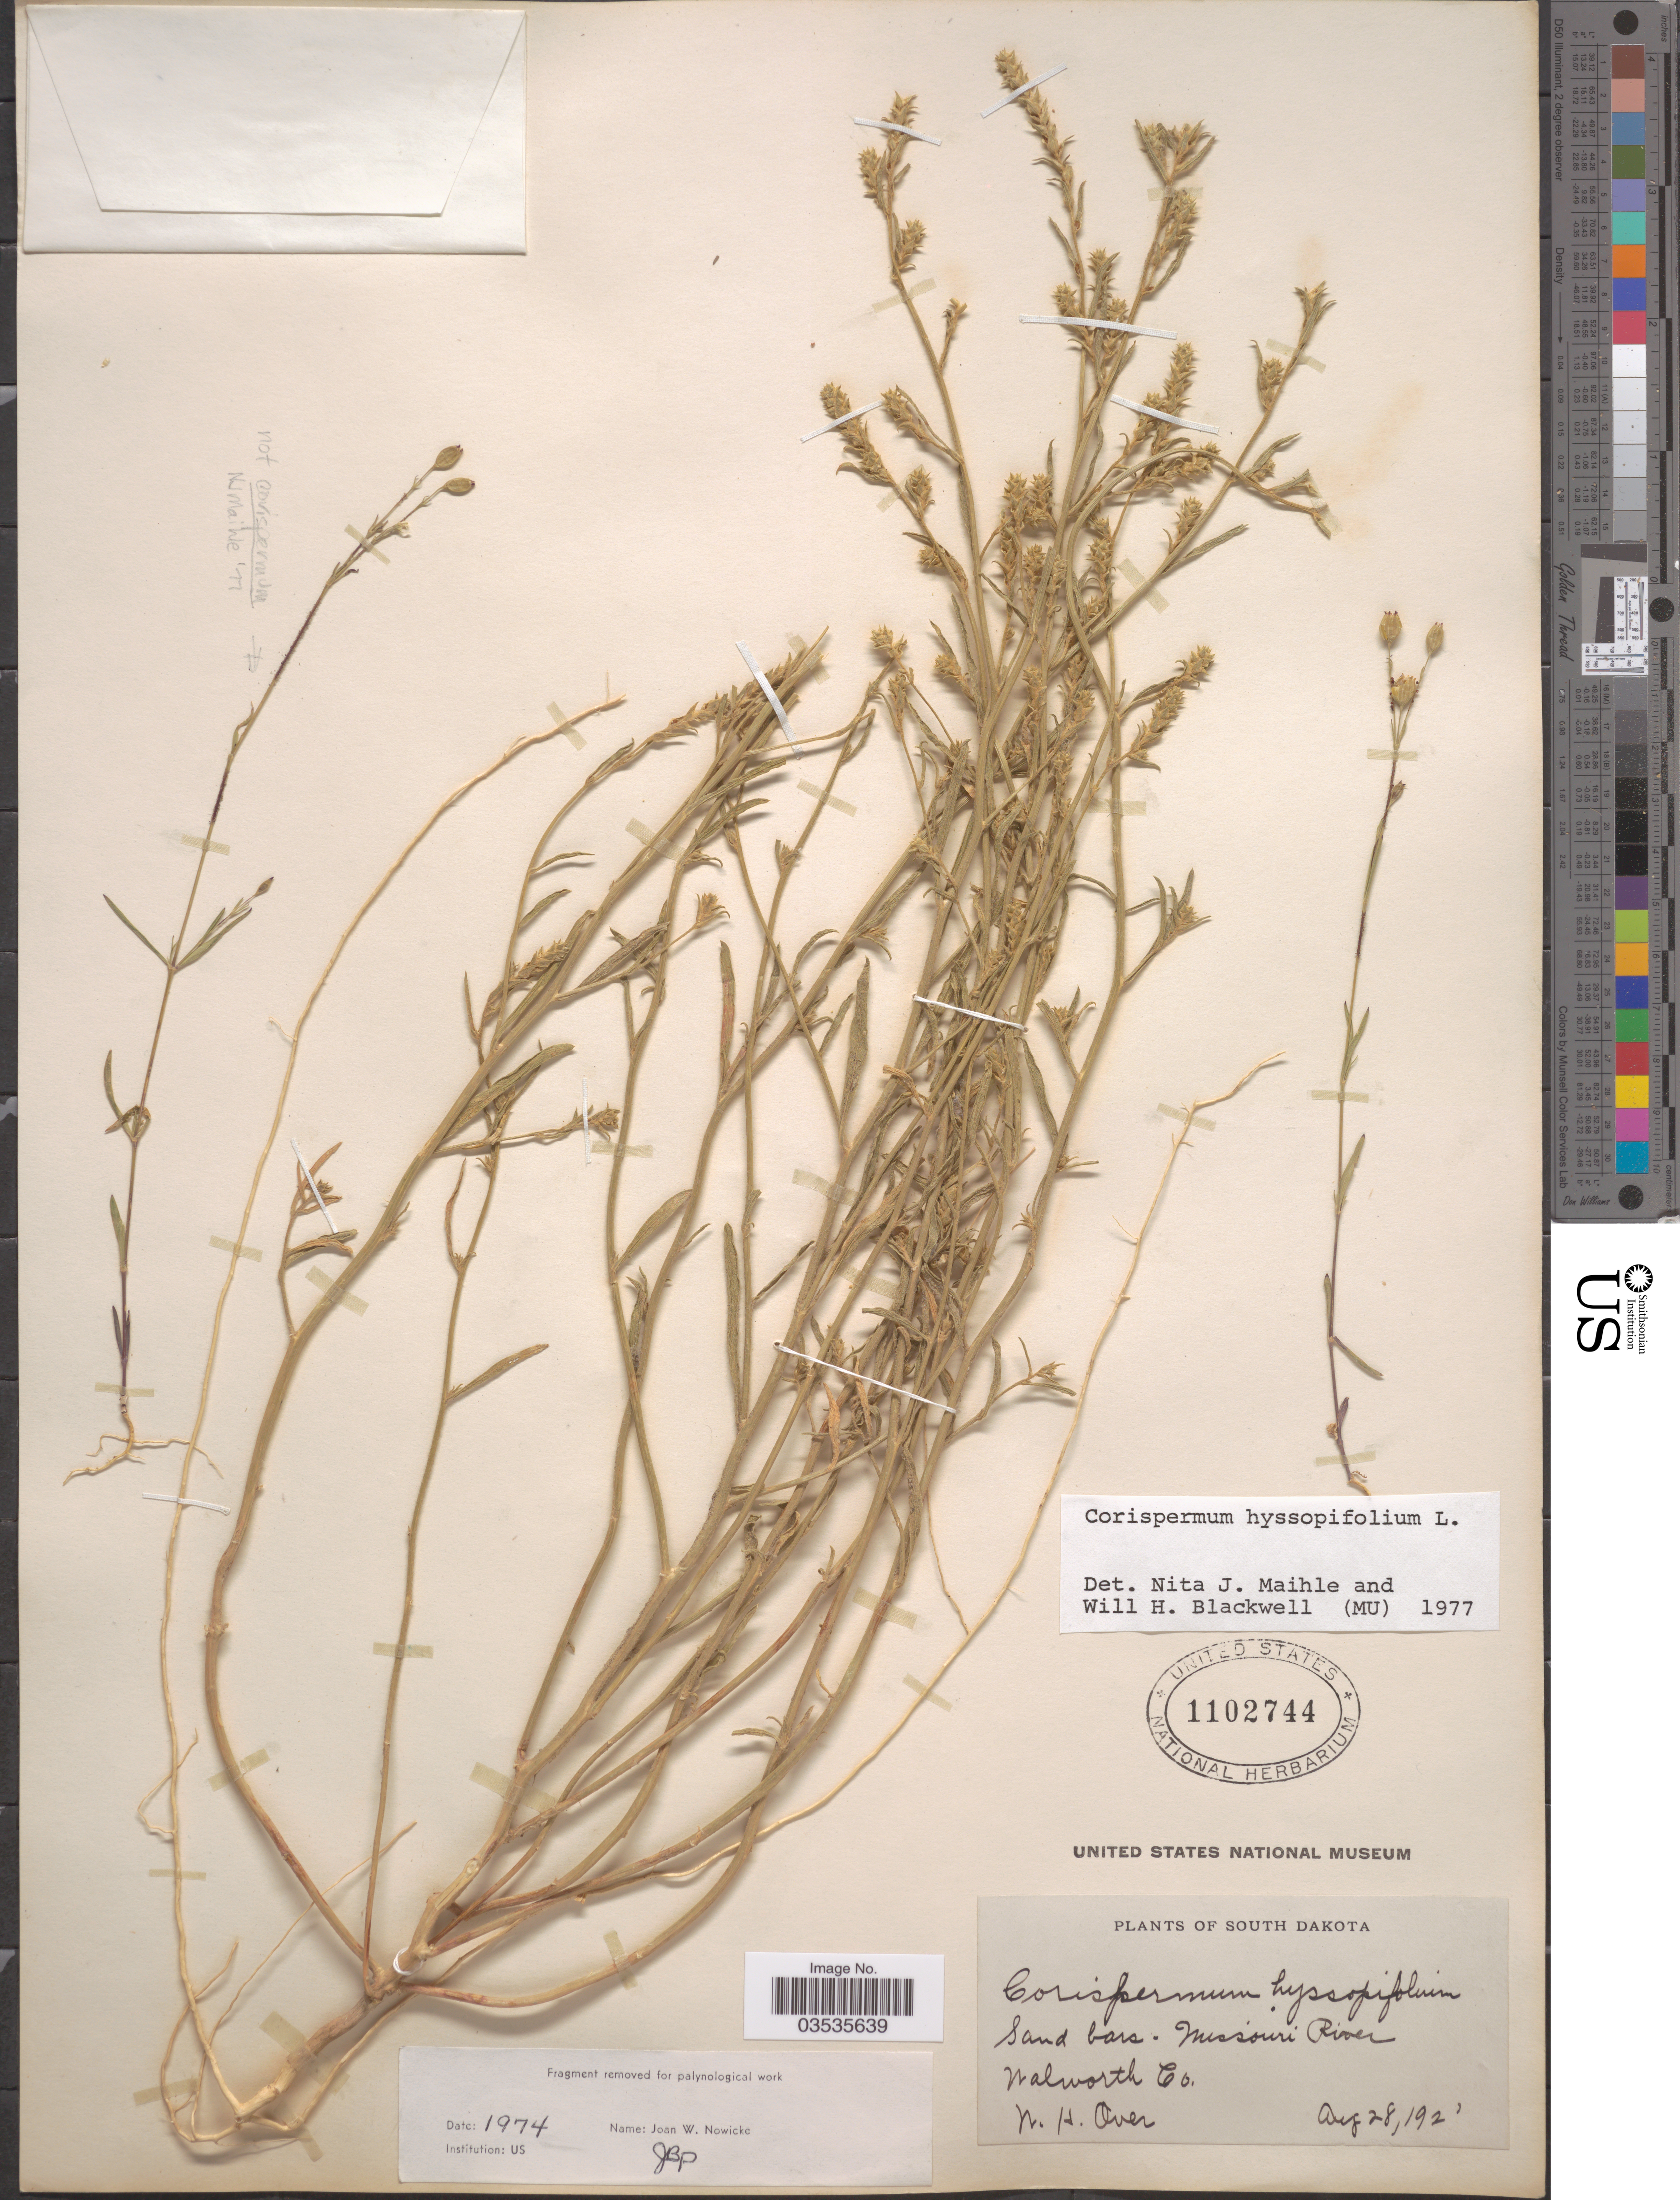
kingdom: Plantae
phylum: Tracheophyta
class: Magnoliopsida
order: Caryophyllales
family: Amaranthaceae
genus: Corispermum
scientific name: Corispermum hyssopifolium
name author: L.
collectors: W. Over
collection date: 1921-08-28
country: United States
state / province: South Dakota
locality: Missouri River, Walworth Co.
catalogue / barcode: US 1102744